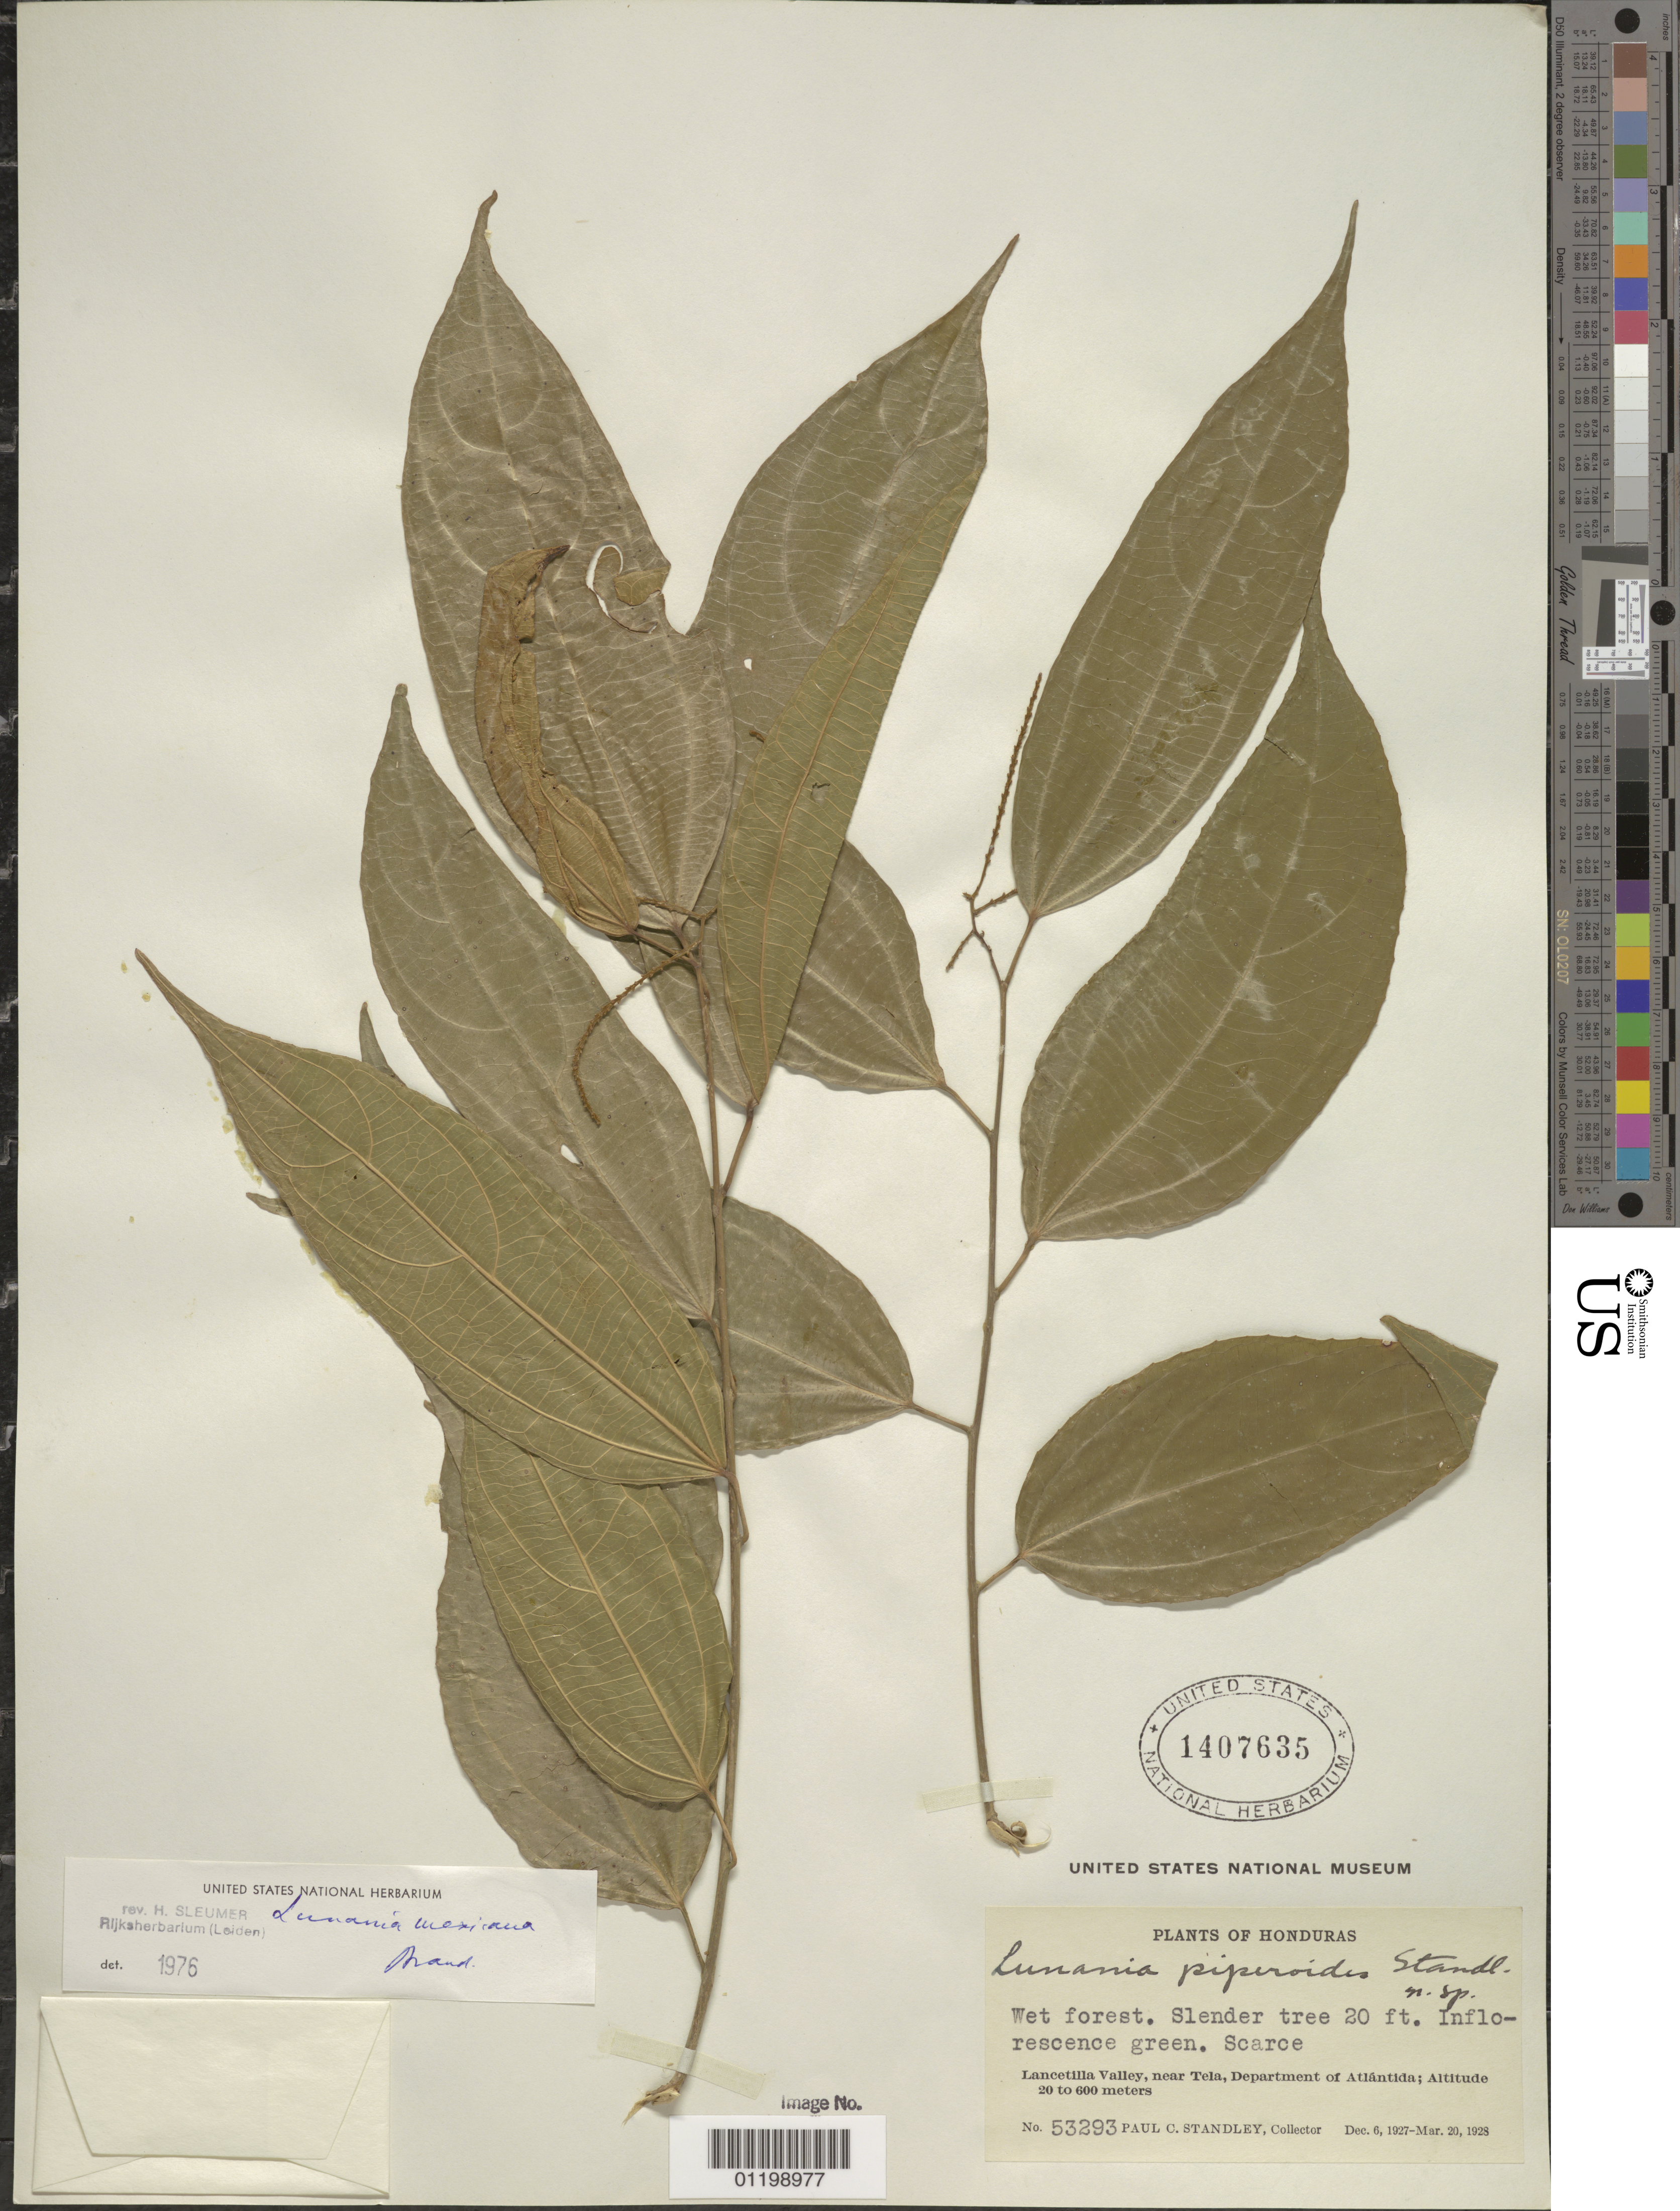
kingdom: Plantae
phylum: Tracheophyta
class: Magnoliopsida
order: Malpighiales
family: Salicaceae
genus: Lunania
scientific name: Lunania piperoides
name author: Standl.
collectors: P. C. Standley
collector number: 53293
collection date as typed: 06 Dec 1927 to 20 Mar 1928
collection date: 1927-12-06/1928-03-20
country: Honduras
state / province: Atlántida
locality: Lancetilla Valley, near Tela, Department of Atlántida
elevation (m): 20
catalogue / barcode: US 1407635